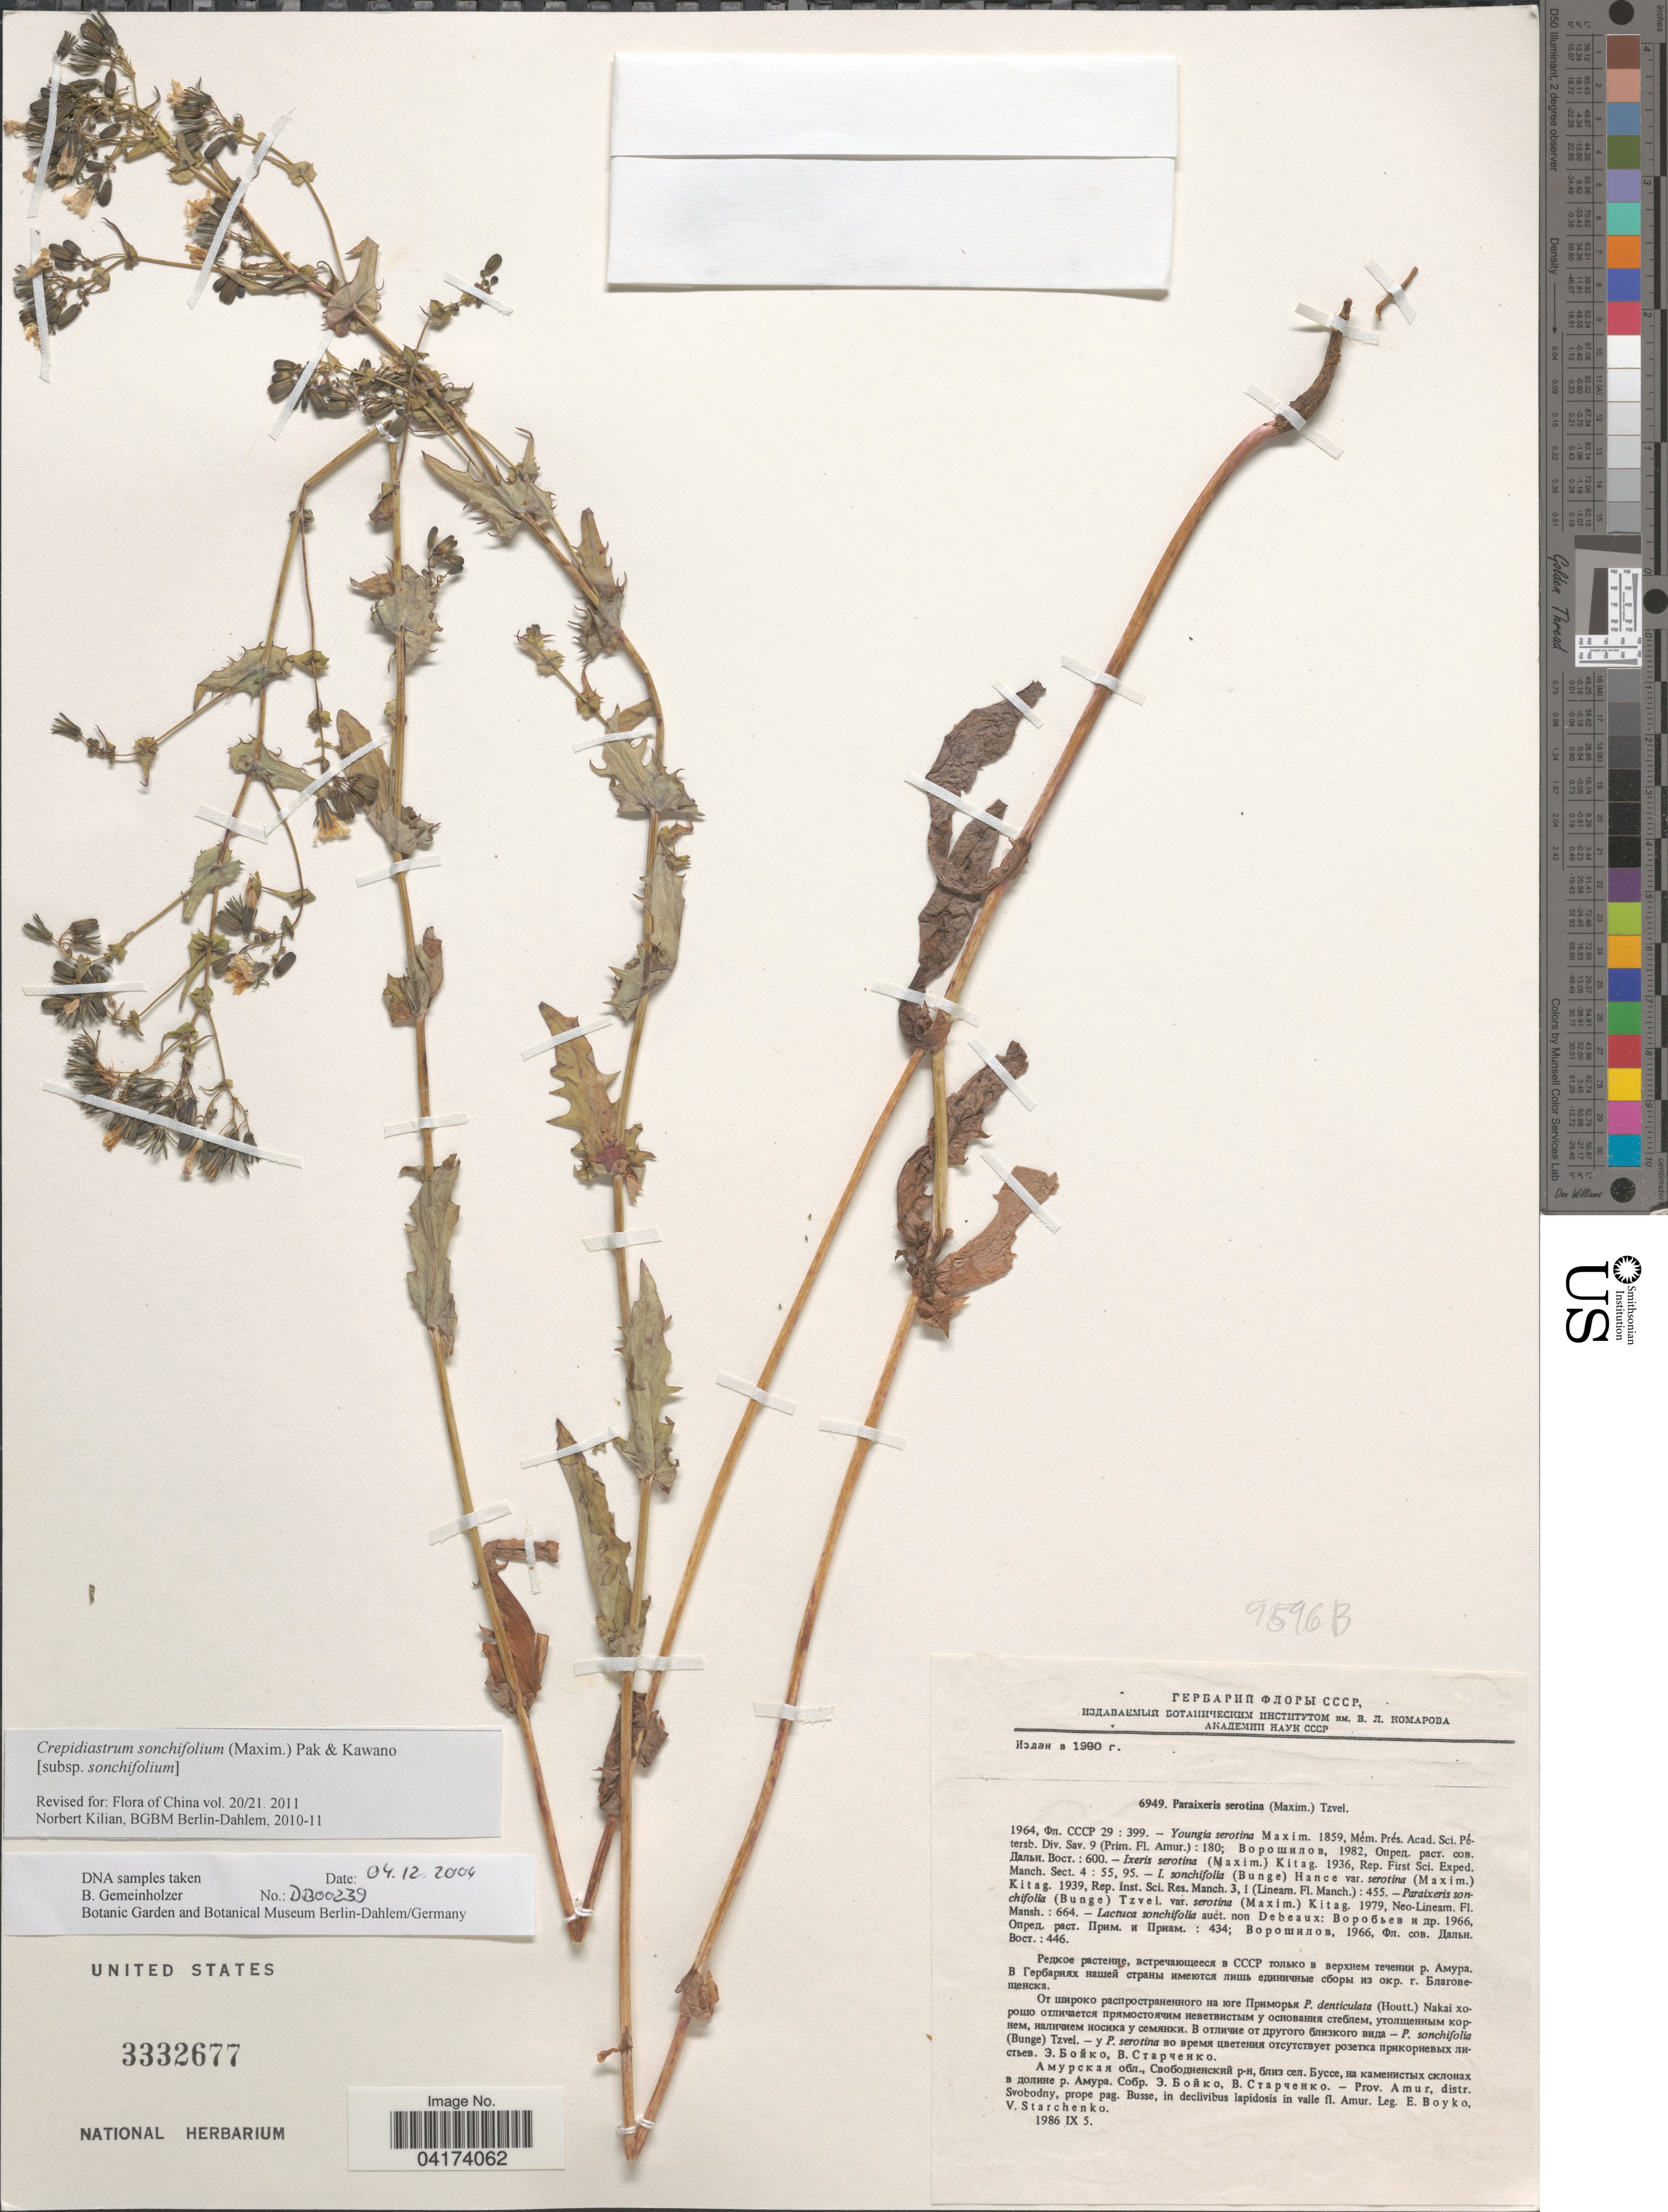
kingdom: Plantae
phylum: Tracheophyta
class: Magnoliopsida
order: Asterales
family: Asteraceae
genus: Crepidiastrum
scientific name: Crepidiastrum sonchifolium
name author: (Maxim.) Pak & Kawano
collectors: E. Boyko & V. Starchenko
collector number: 6949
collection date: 1986-09-05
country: Russian Federation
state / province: Amur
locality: Distr. Svobodny, prope pag. Busse, in declivibus lapidosis in valle fl. Amur. Svobodnenskiy District, near Busse.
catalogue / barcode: US 3332677